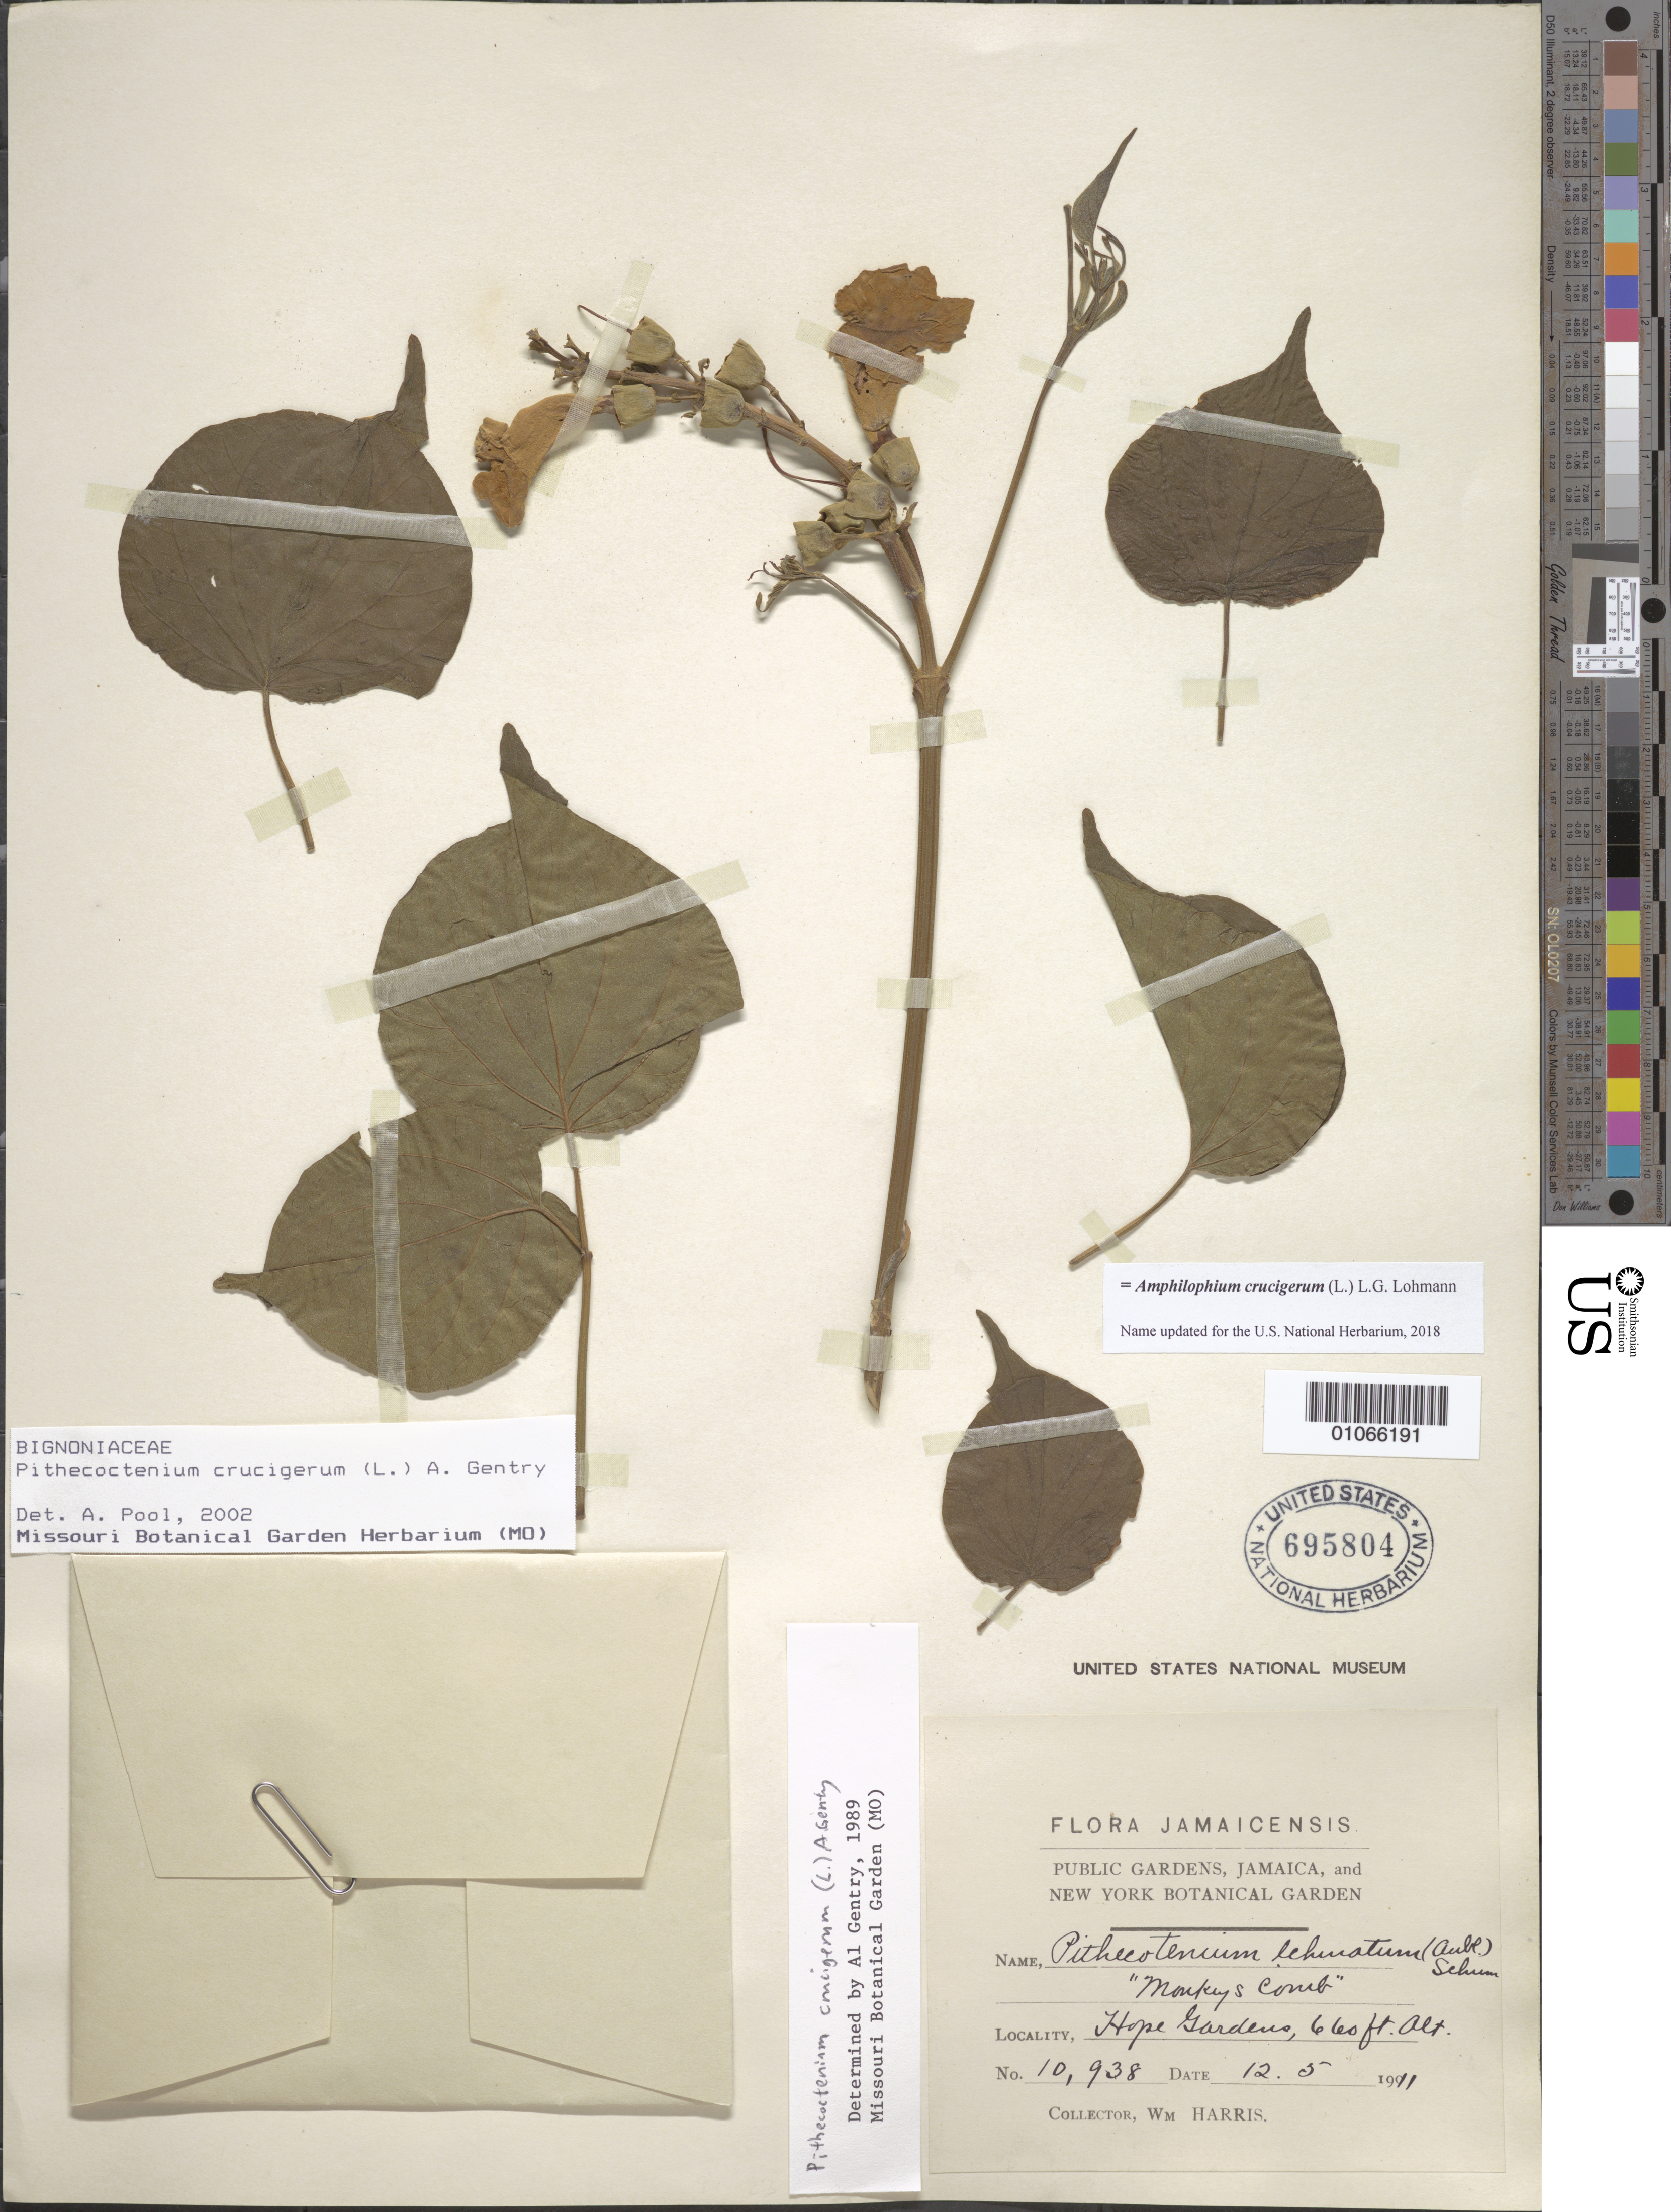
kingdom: Plantae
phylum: Tracheophyta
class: Magnoliopsida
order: Lamiales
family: Bignoniaceae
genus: Amphilophium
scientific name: Amphilophium crucigerum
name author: (L.) L.G. Lohmann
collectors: W. Harris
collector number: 10938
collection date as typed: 12 May 1911 or 05 Dec 1911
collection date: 1911-05-12 or 1911-12-05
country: Jamaica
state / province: Kingston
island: Jamaica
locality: Hope gardens.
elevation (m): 201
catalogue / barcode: US 695804